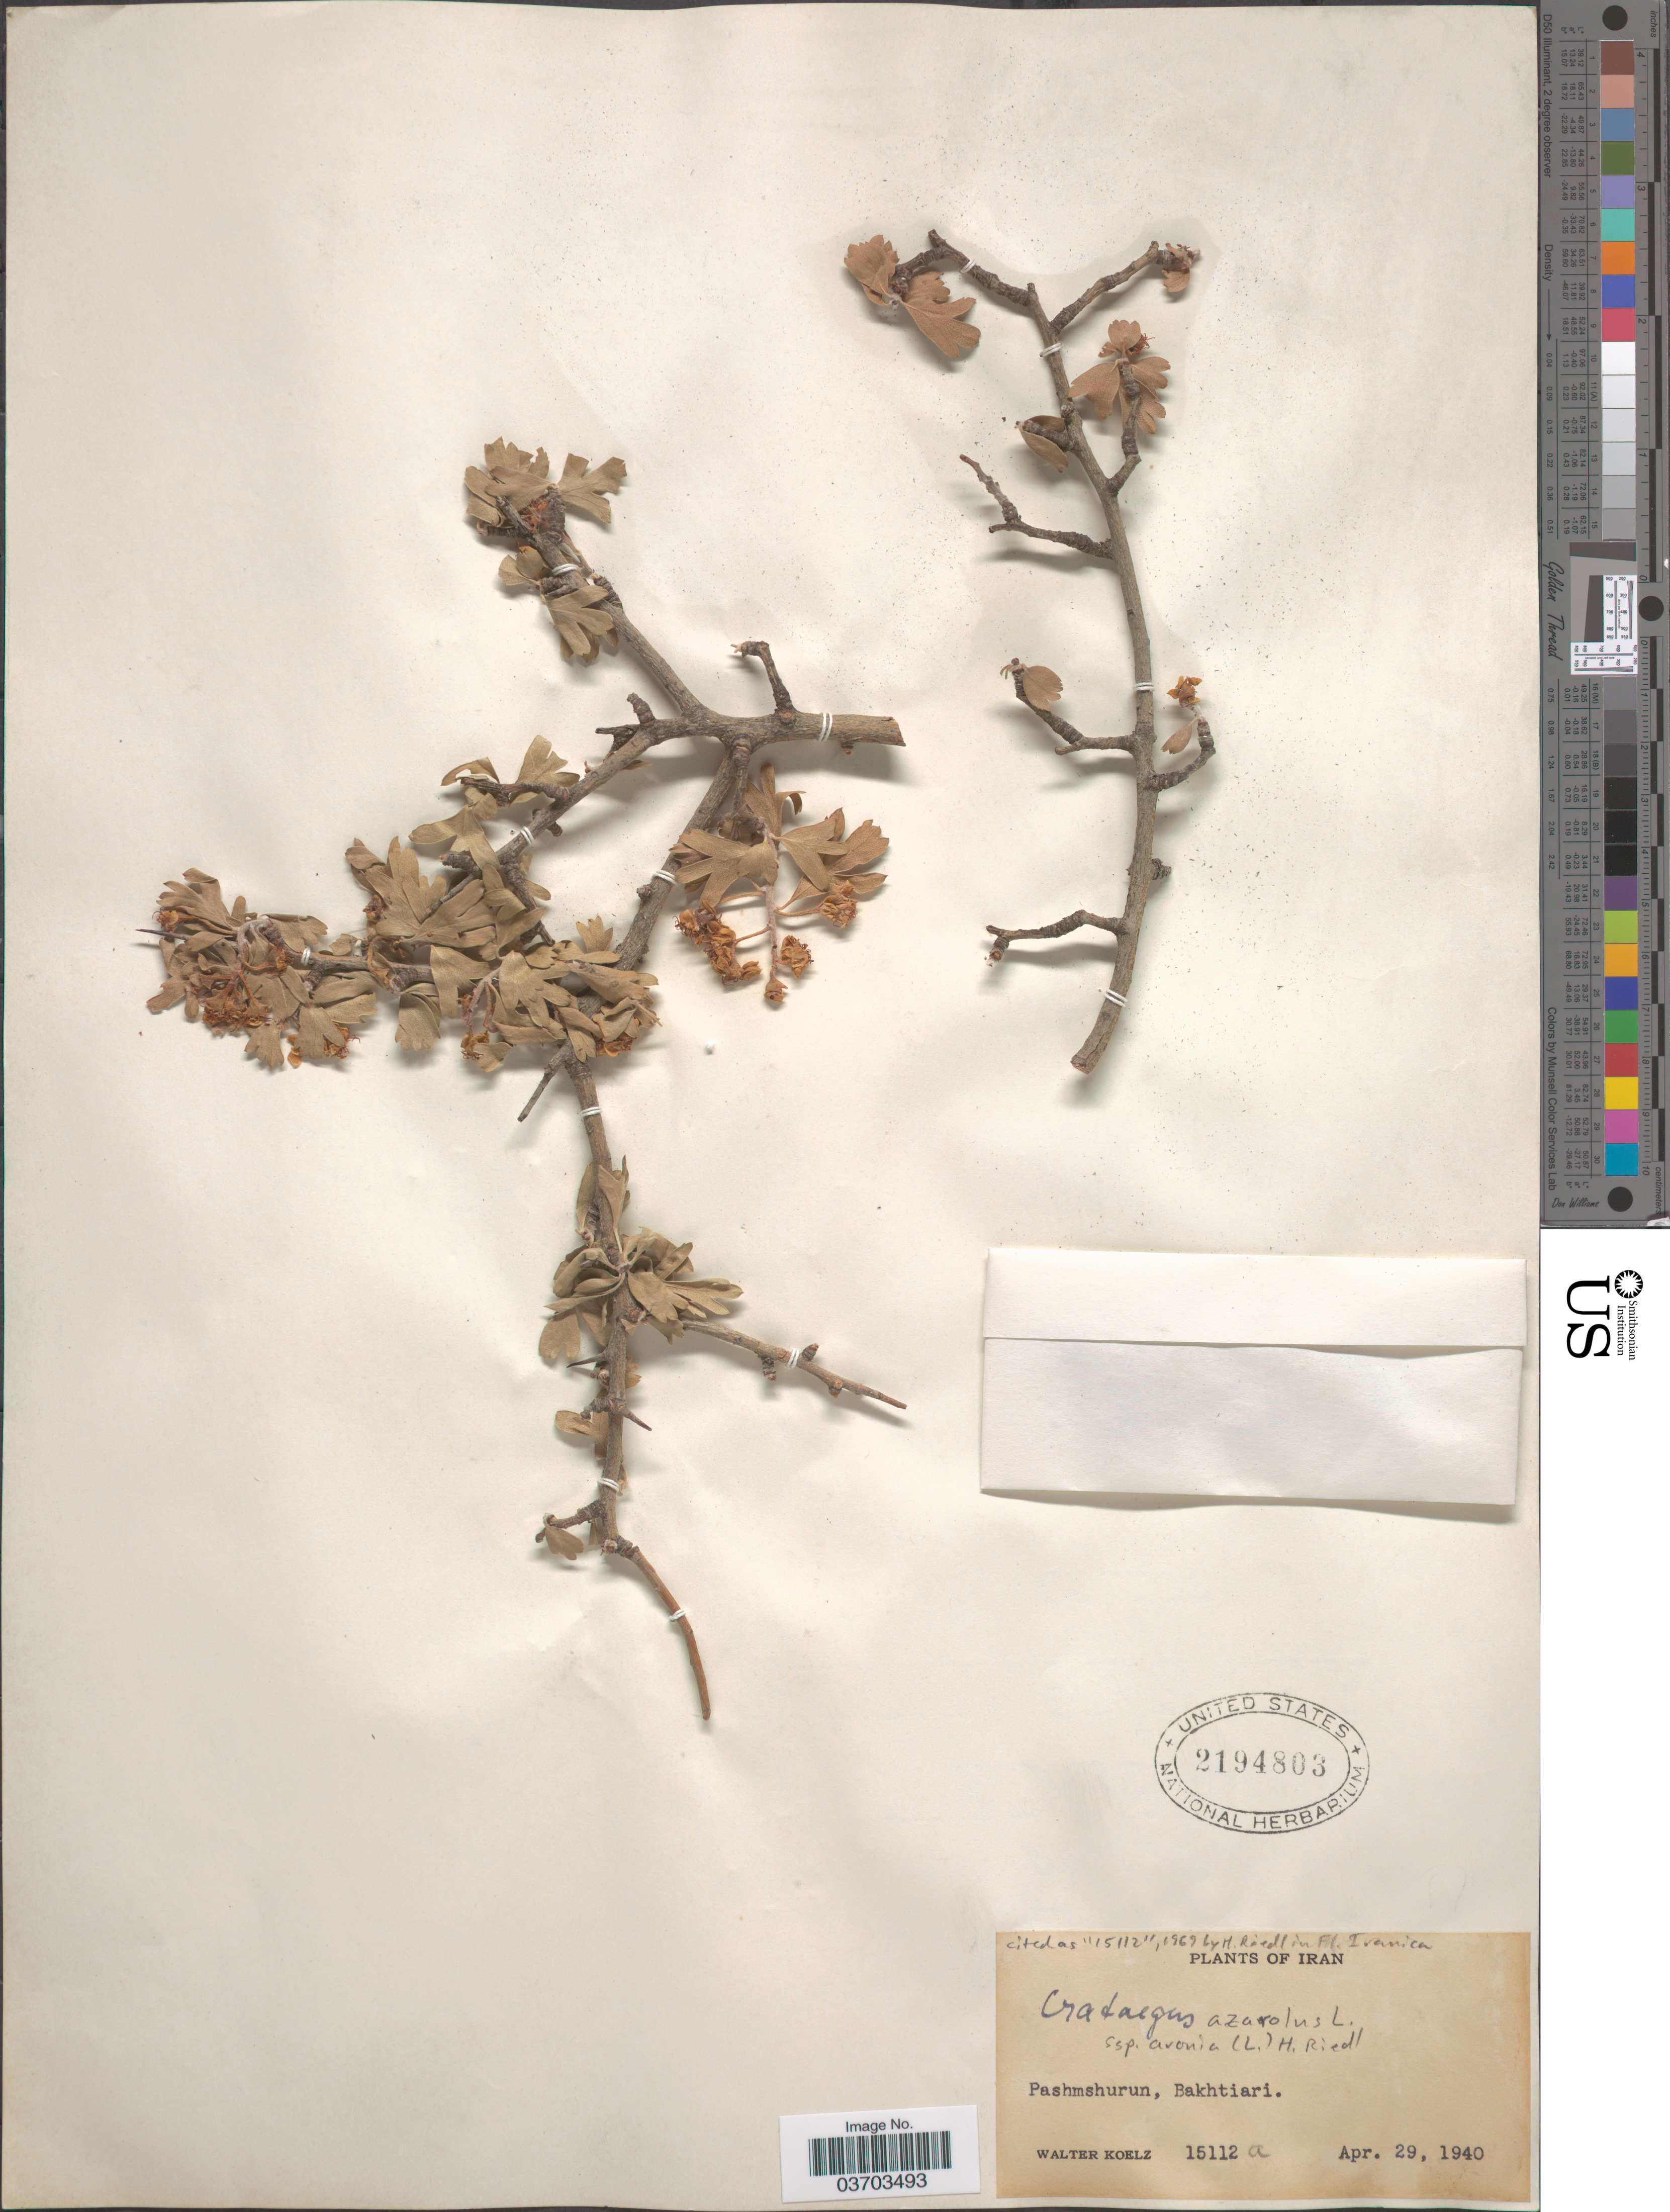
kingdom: Plantae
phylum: Tracheophyta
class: Magnoliopsida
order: Rosales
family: Rosaceae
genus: Crataegus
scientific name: Crataegus azarolus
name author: L.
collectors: W. N. Koelz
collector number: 15112a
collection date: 1940-04-29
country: Iran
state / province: Chahar Mahaal and Bakhtiari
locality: Pashmshurun, Bakhtiari.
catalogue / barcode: US 2194803